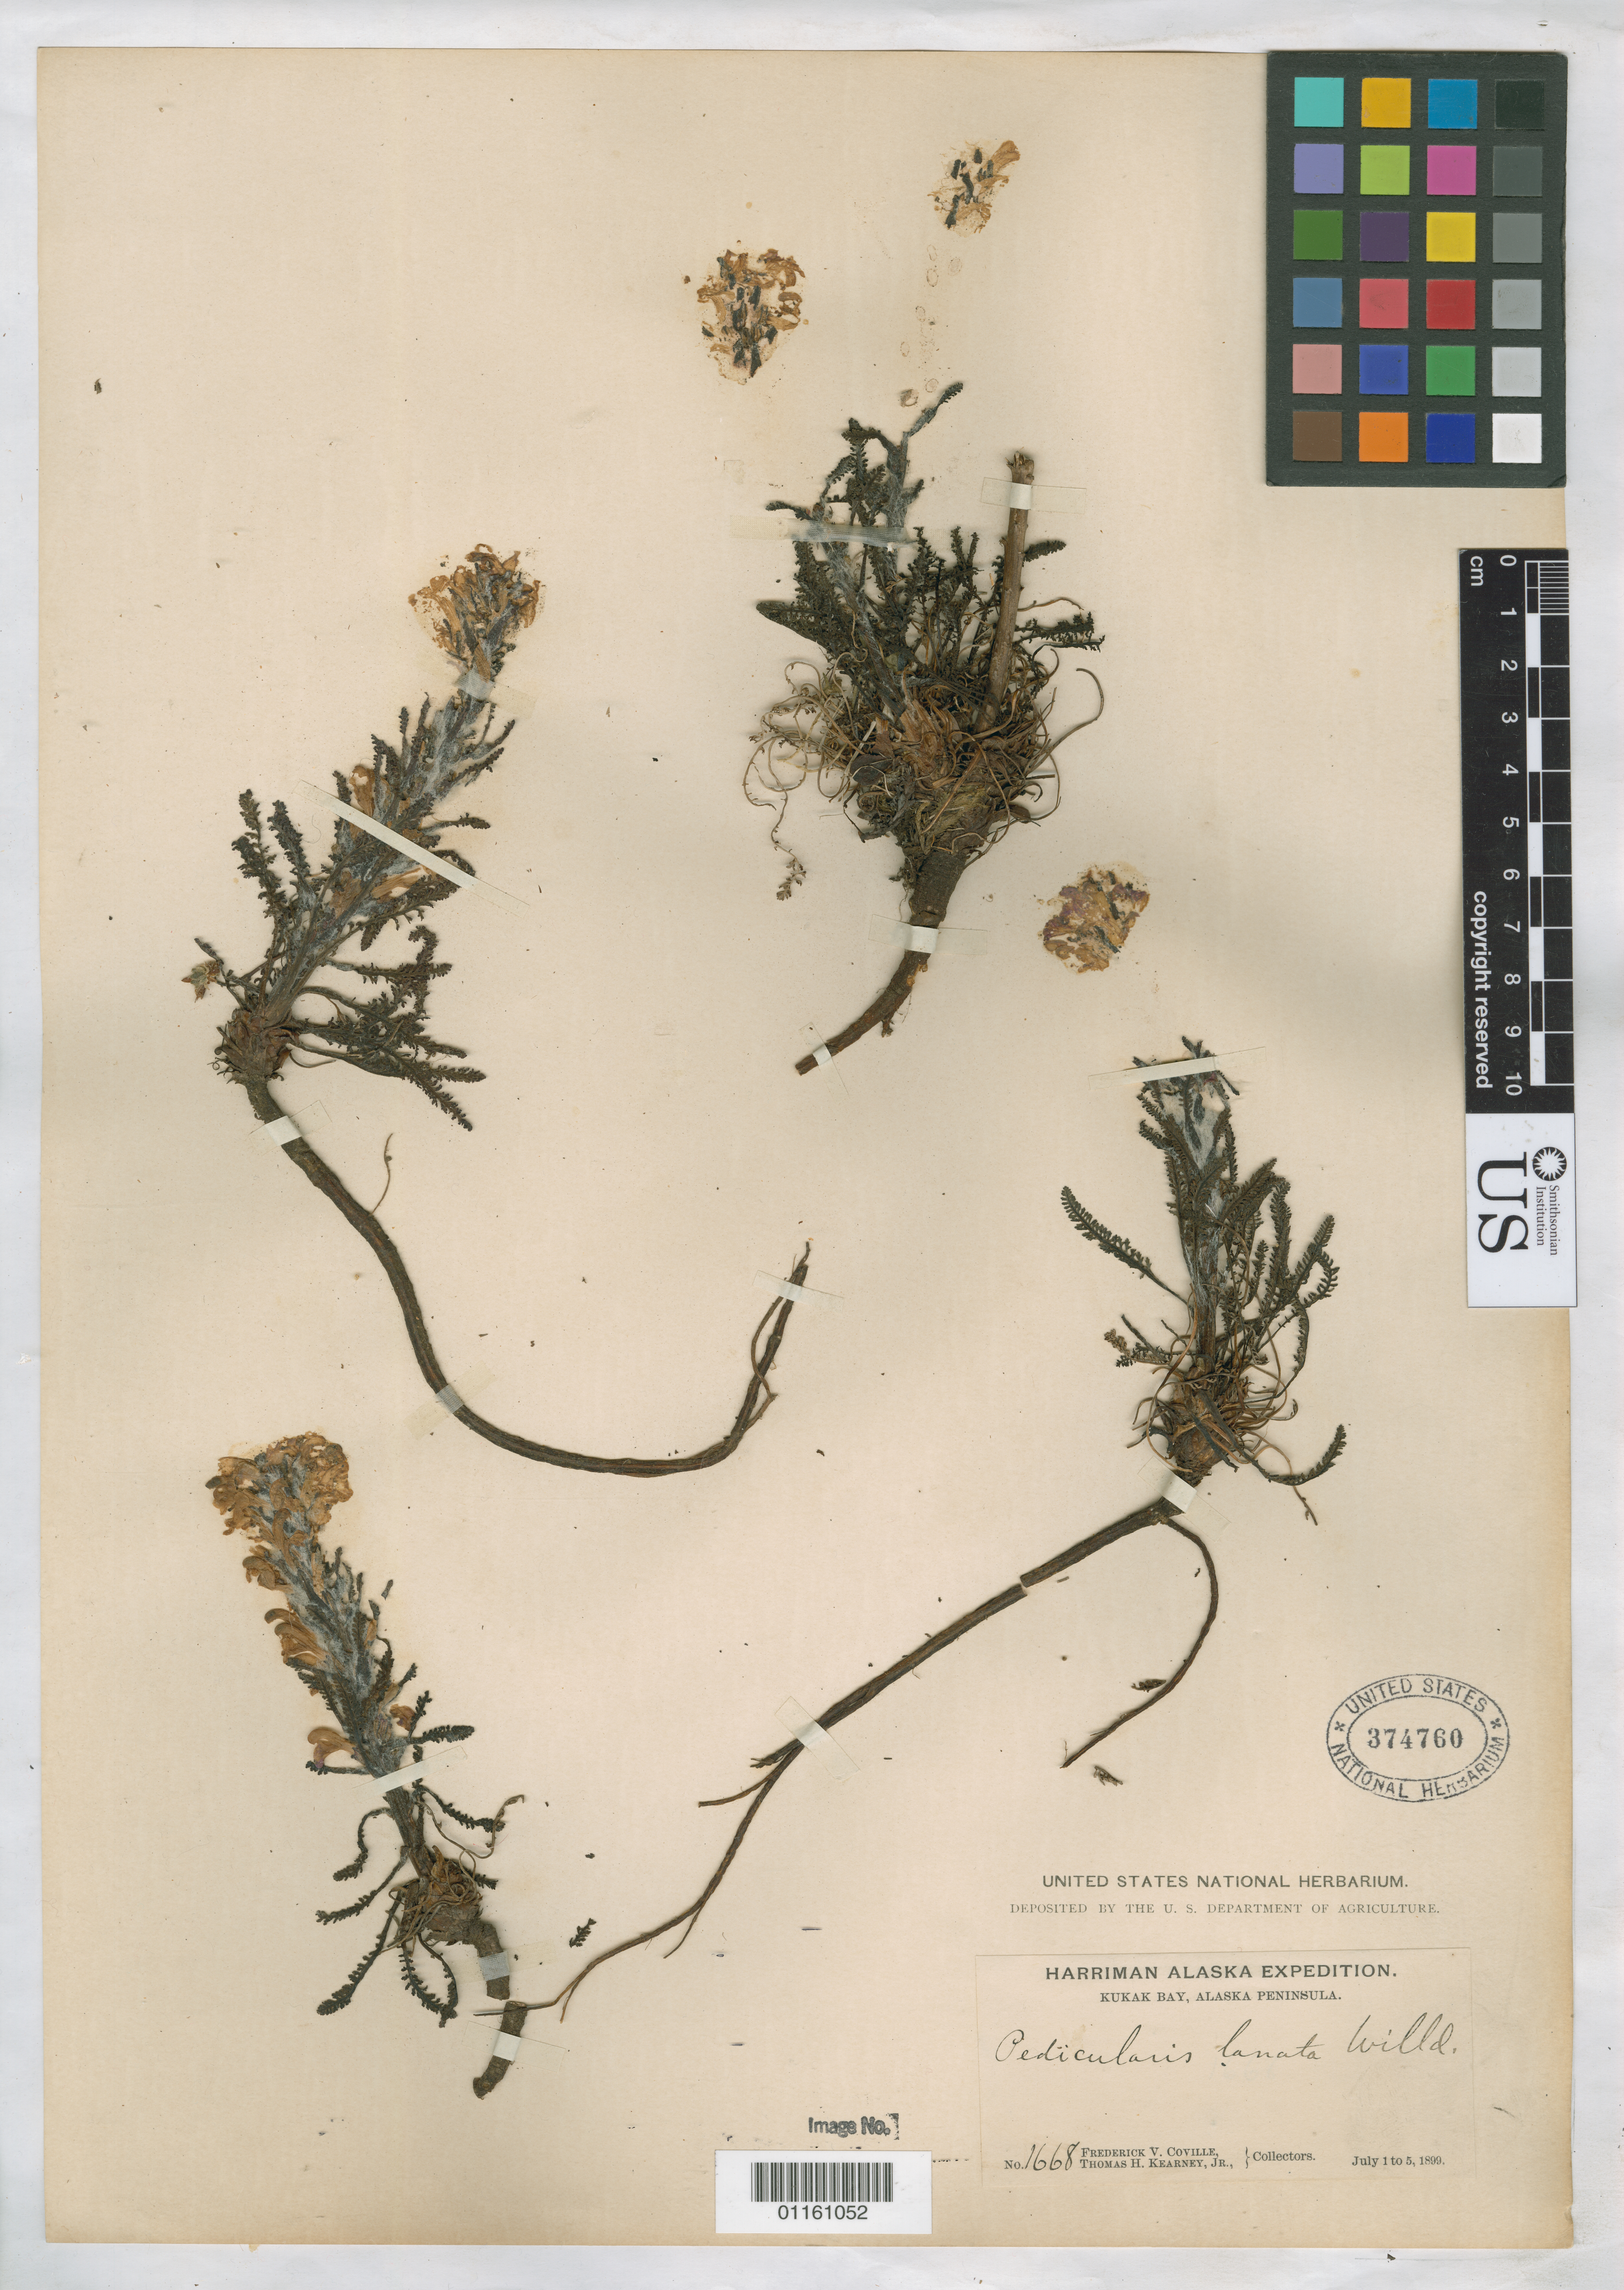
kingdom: Plantae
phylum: Tracheophyta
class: Magnoliopsida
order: Lamiales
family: Orobanchaceae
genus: Pedicularis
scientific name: Pedicularis lanata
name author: Willd. ex Cham. & Schltdl.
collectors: F. V. Coville & T. H. Kearney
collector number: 1668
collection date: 1899-07-01/1899-07-05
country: United States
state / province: Alaska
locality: Kukak Bay, Alaska Peninsula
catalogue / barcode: US 374760